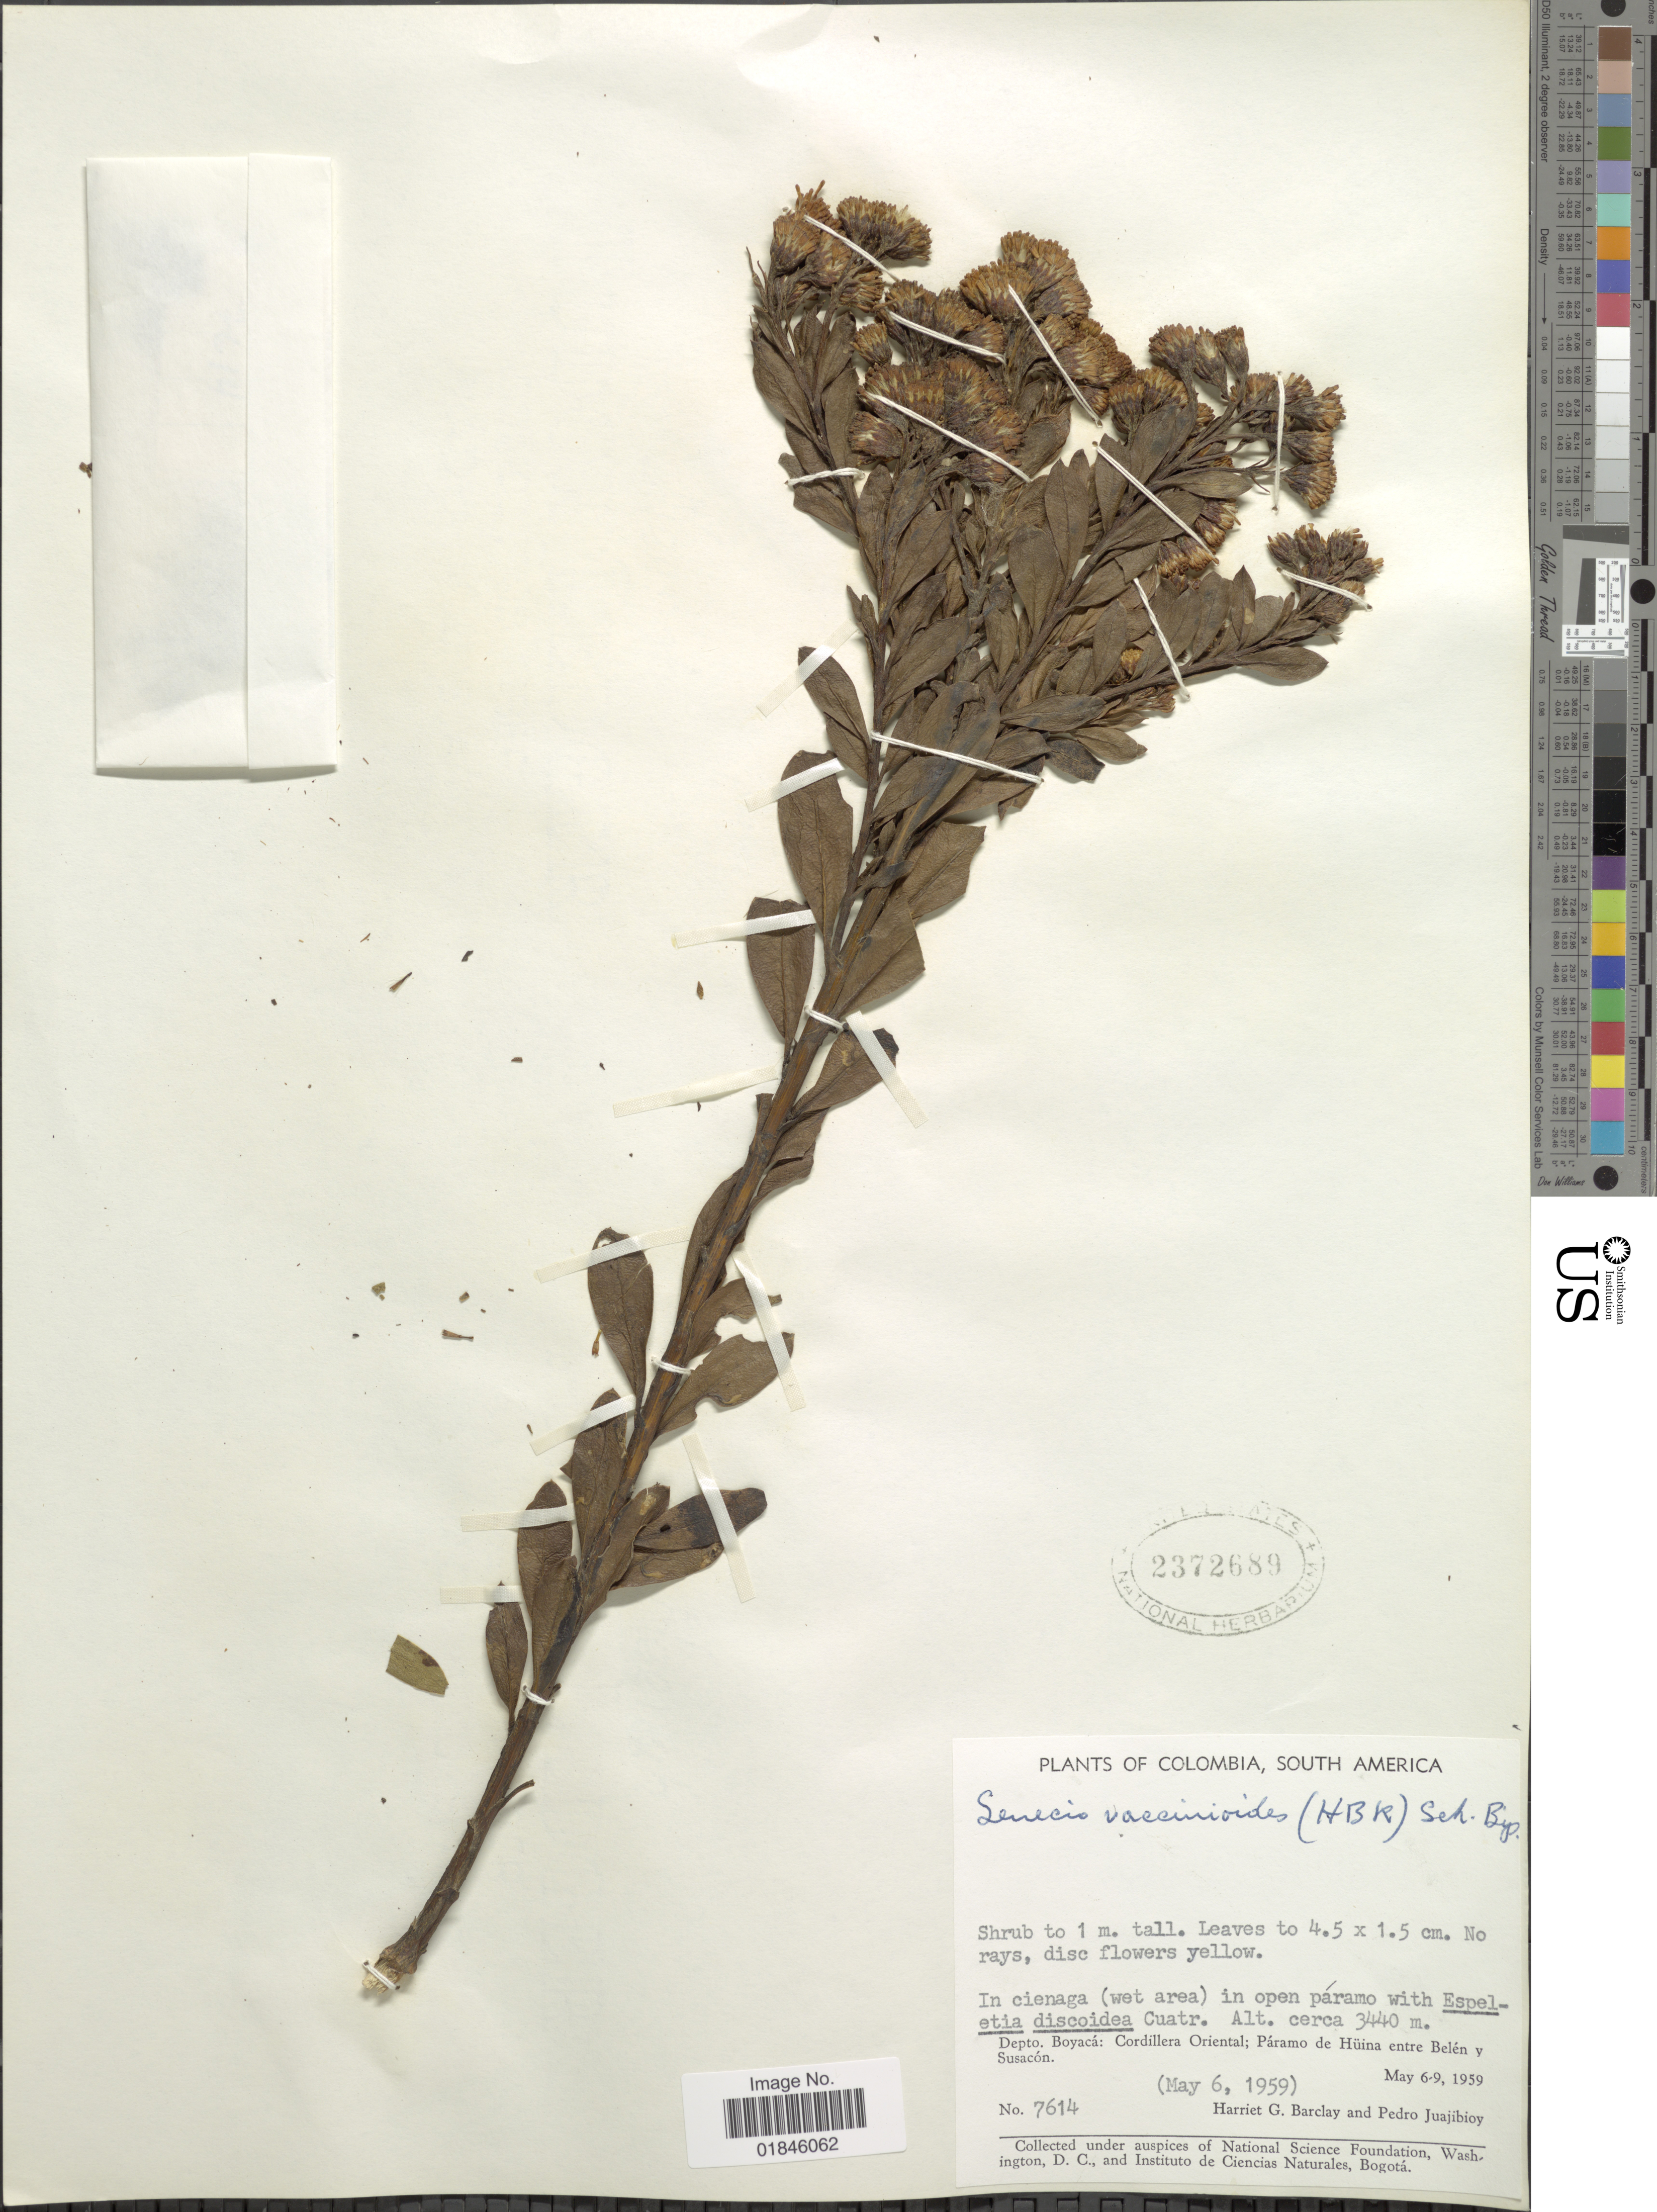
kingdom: Plantae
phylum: Tracheophyta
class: Magnoliopsida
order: Asterales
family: Asteraceae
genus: Pentacalia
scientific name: Pentacalia vaccinioides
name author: (Kunth) Cuatrec.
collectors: H. G. Barclay & P. Juajibioy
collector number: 7614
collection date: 1959-05-06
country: Colombia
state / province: Boyacá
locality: Depto. Boyacá: Cordillera Oriental: Páramo de Hüina entre Belén y Susacón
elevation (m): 3440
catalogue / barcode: US 2372689